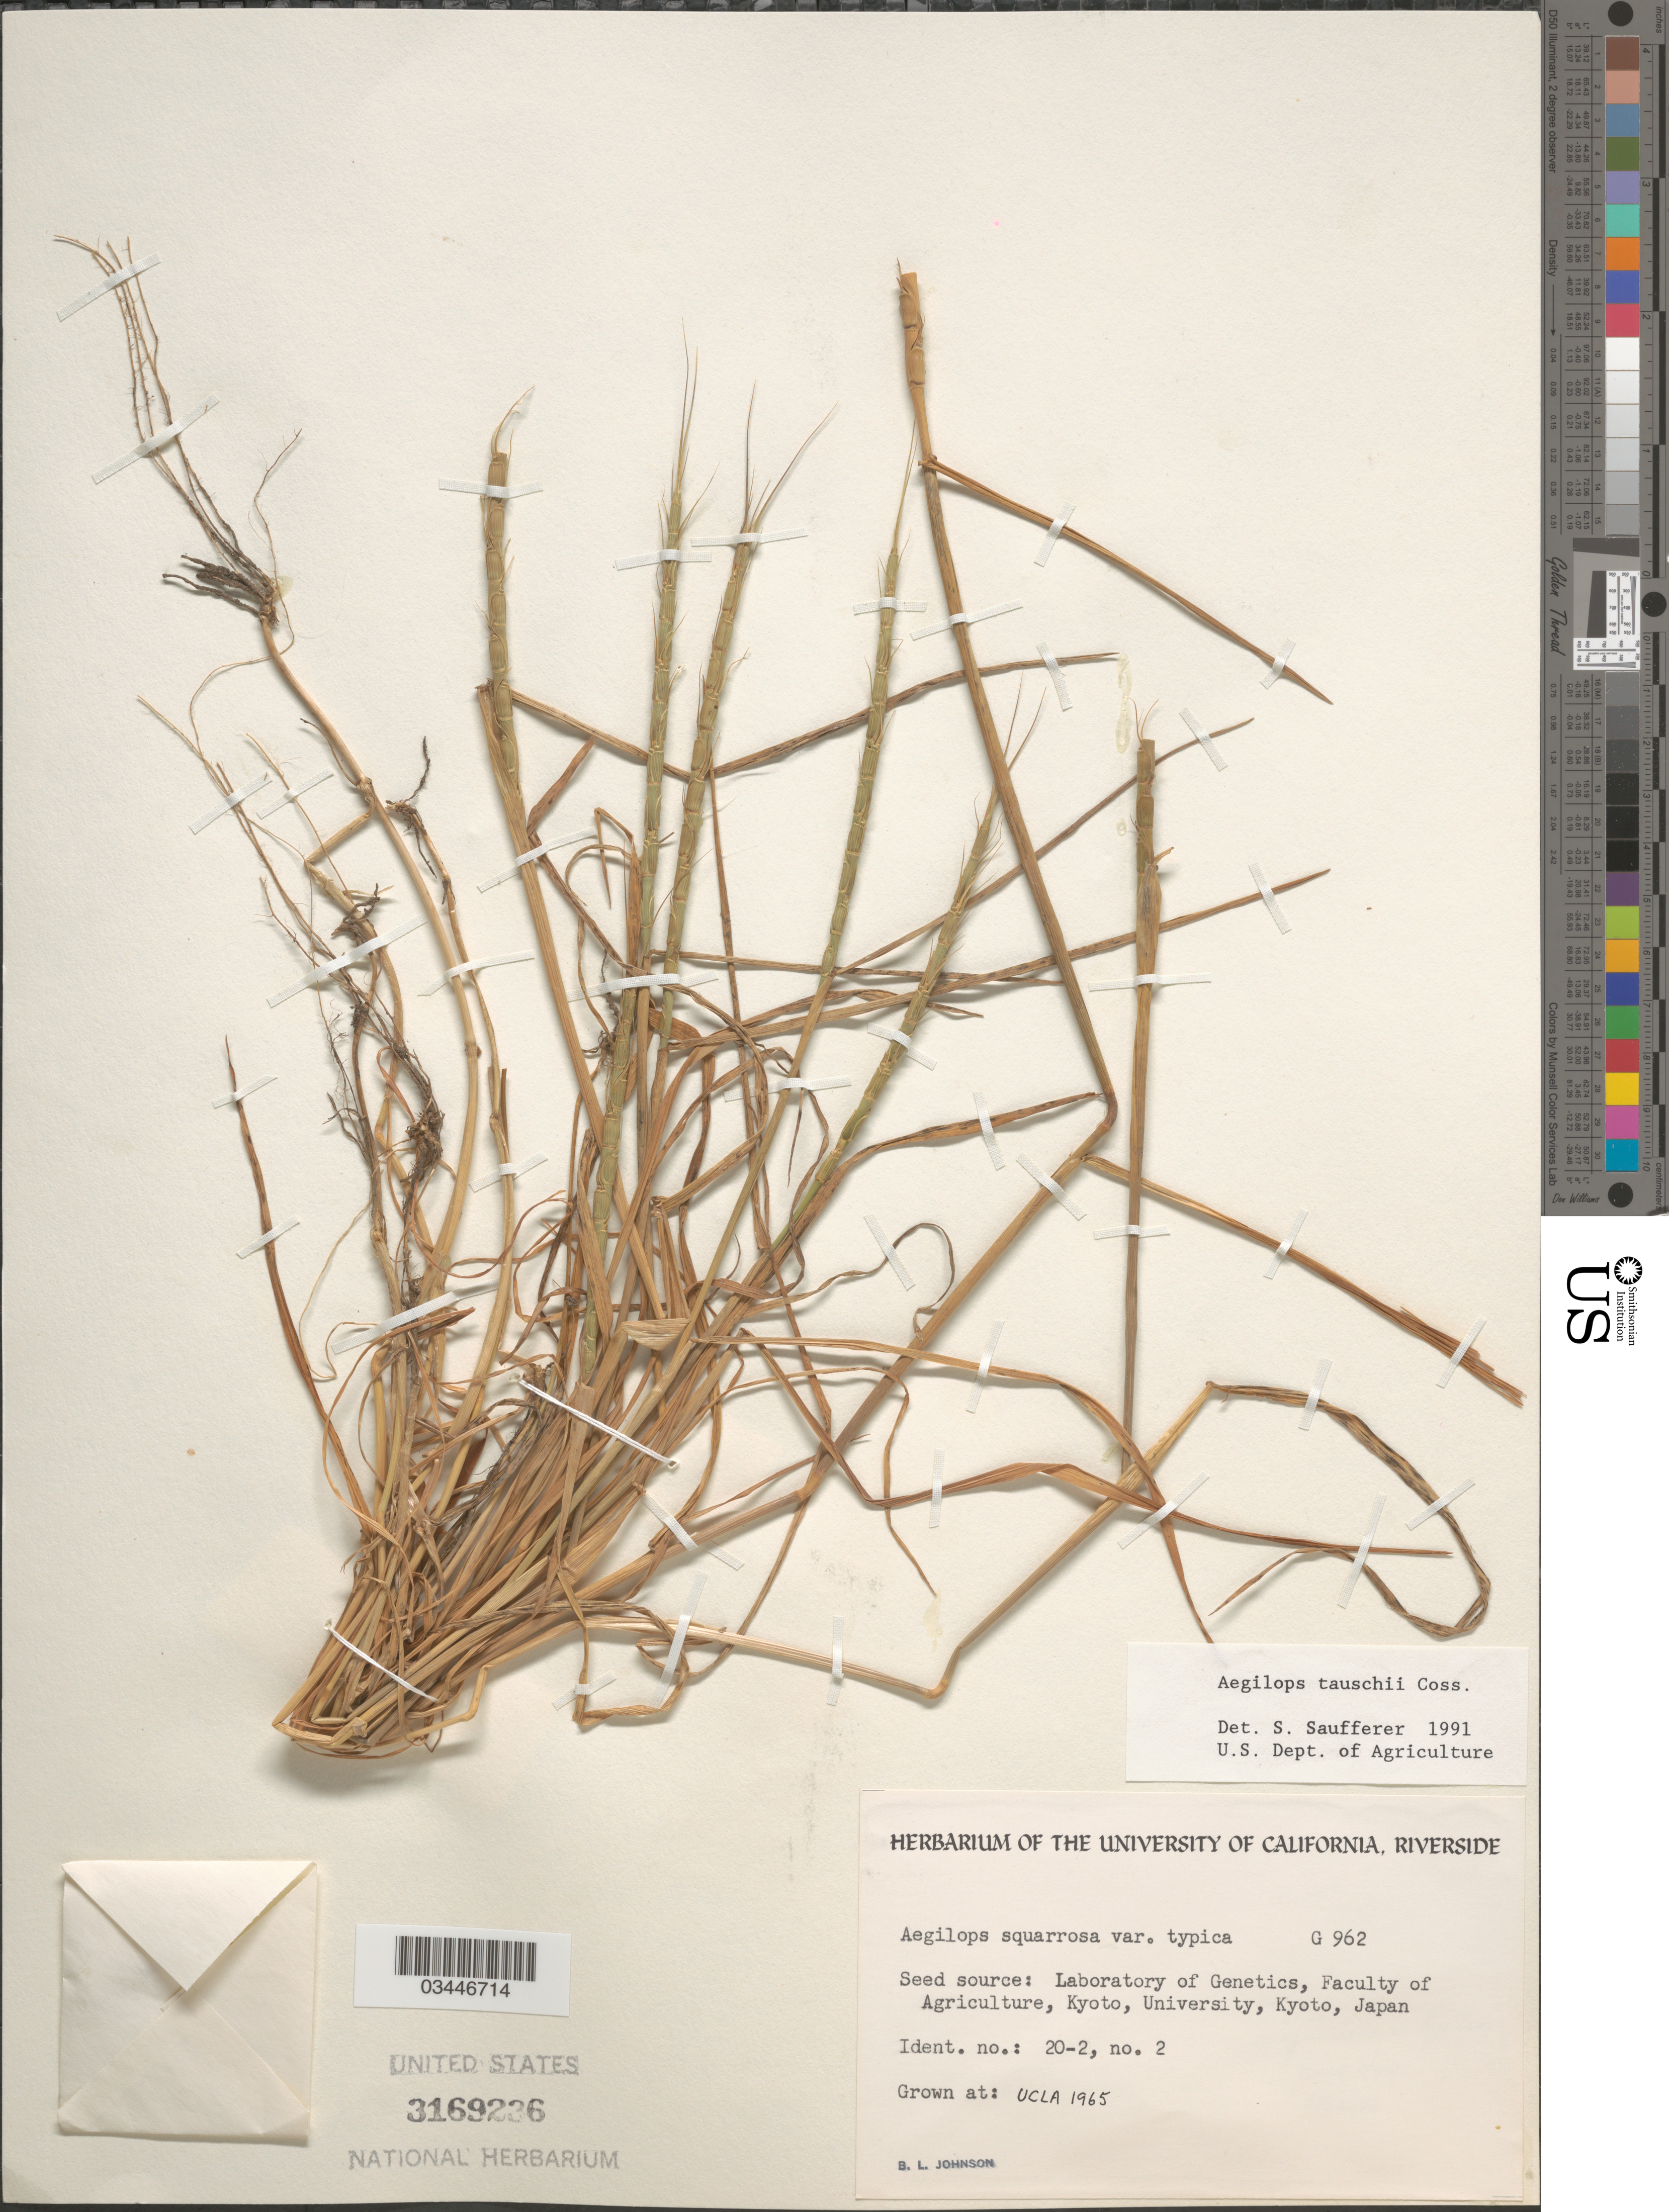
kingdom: Plantae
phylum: Tracheophyta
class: Liliopsida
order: Poales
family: Poaceae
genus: Aegilops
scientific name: Aegilops tauschii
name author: Coss.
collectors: B. Johnson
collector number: G962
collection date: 1965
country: United States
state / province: California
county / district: Los Angeles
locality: UCLA.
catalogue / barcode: US 3169226